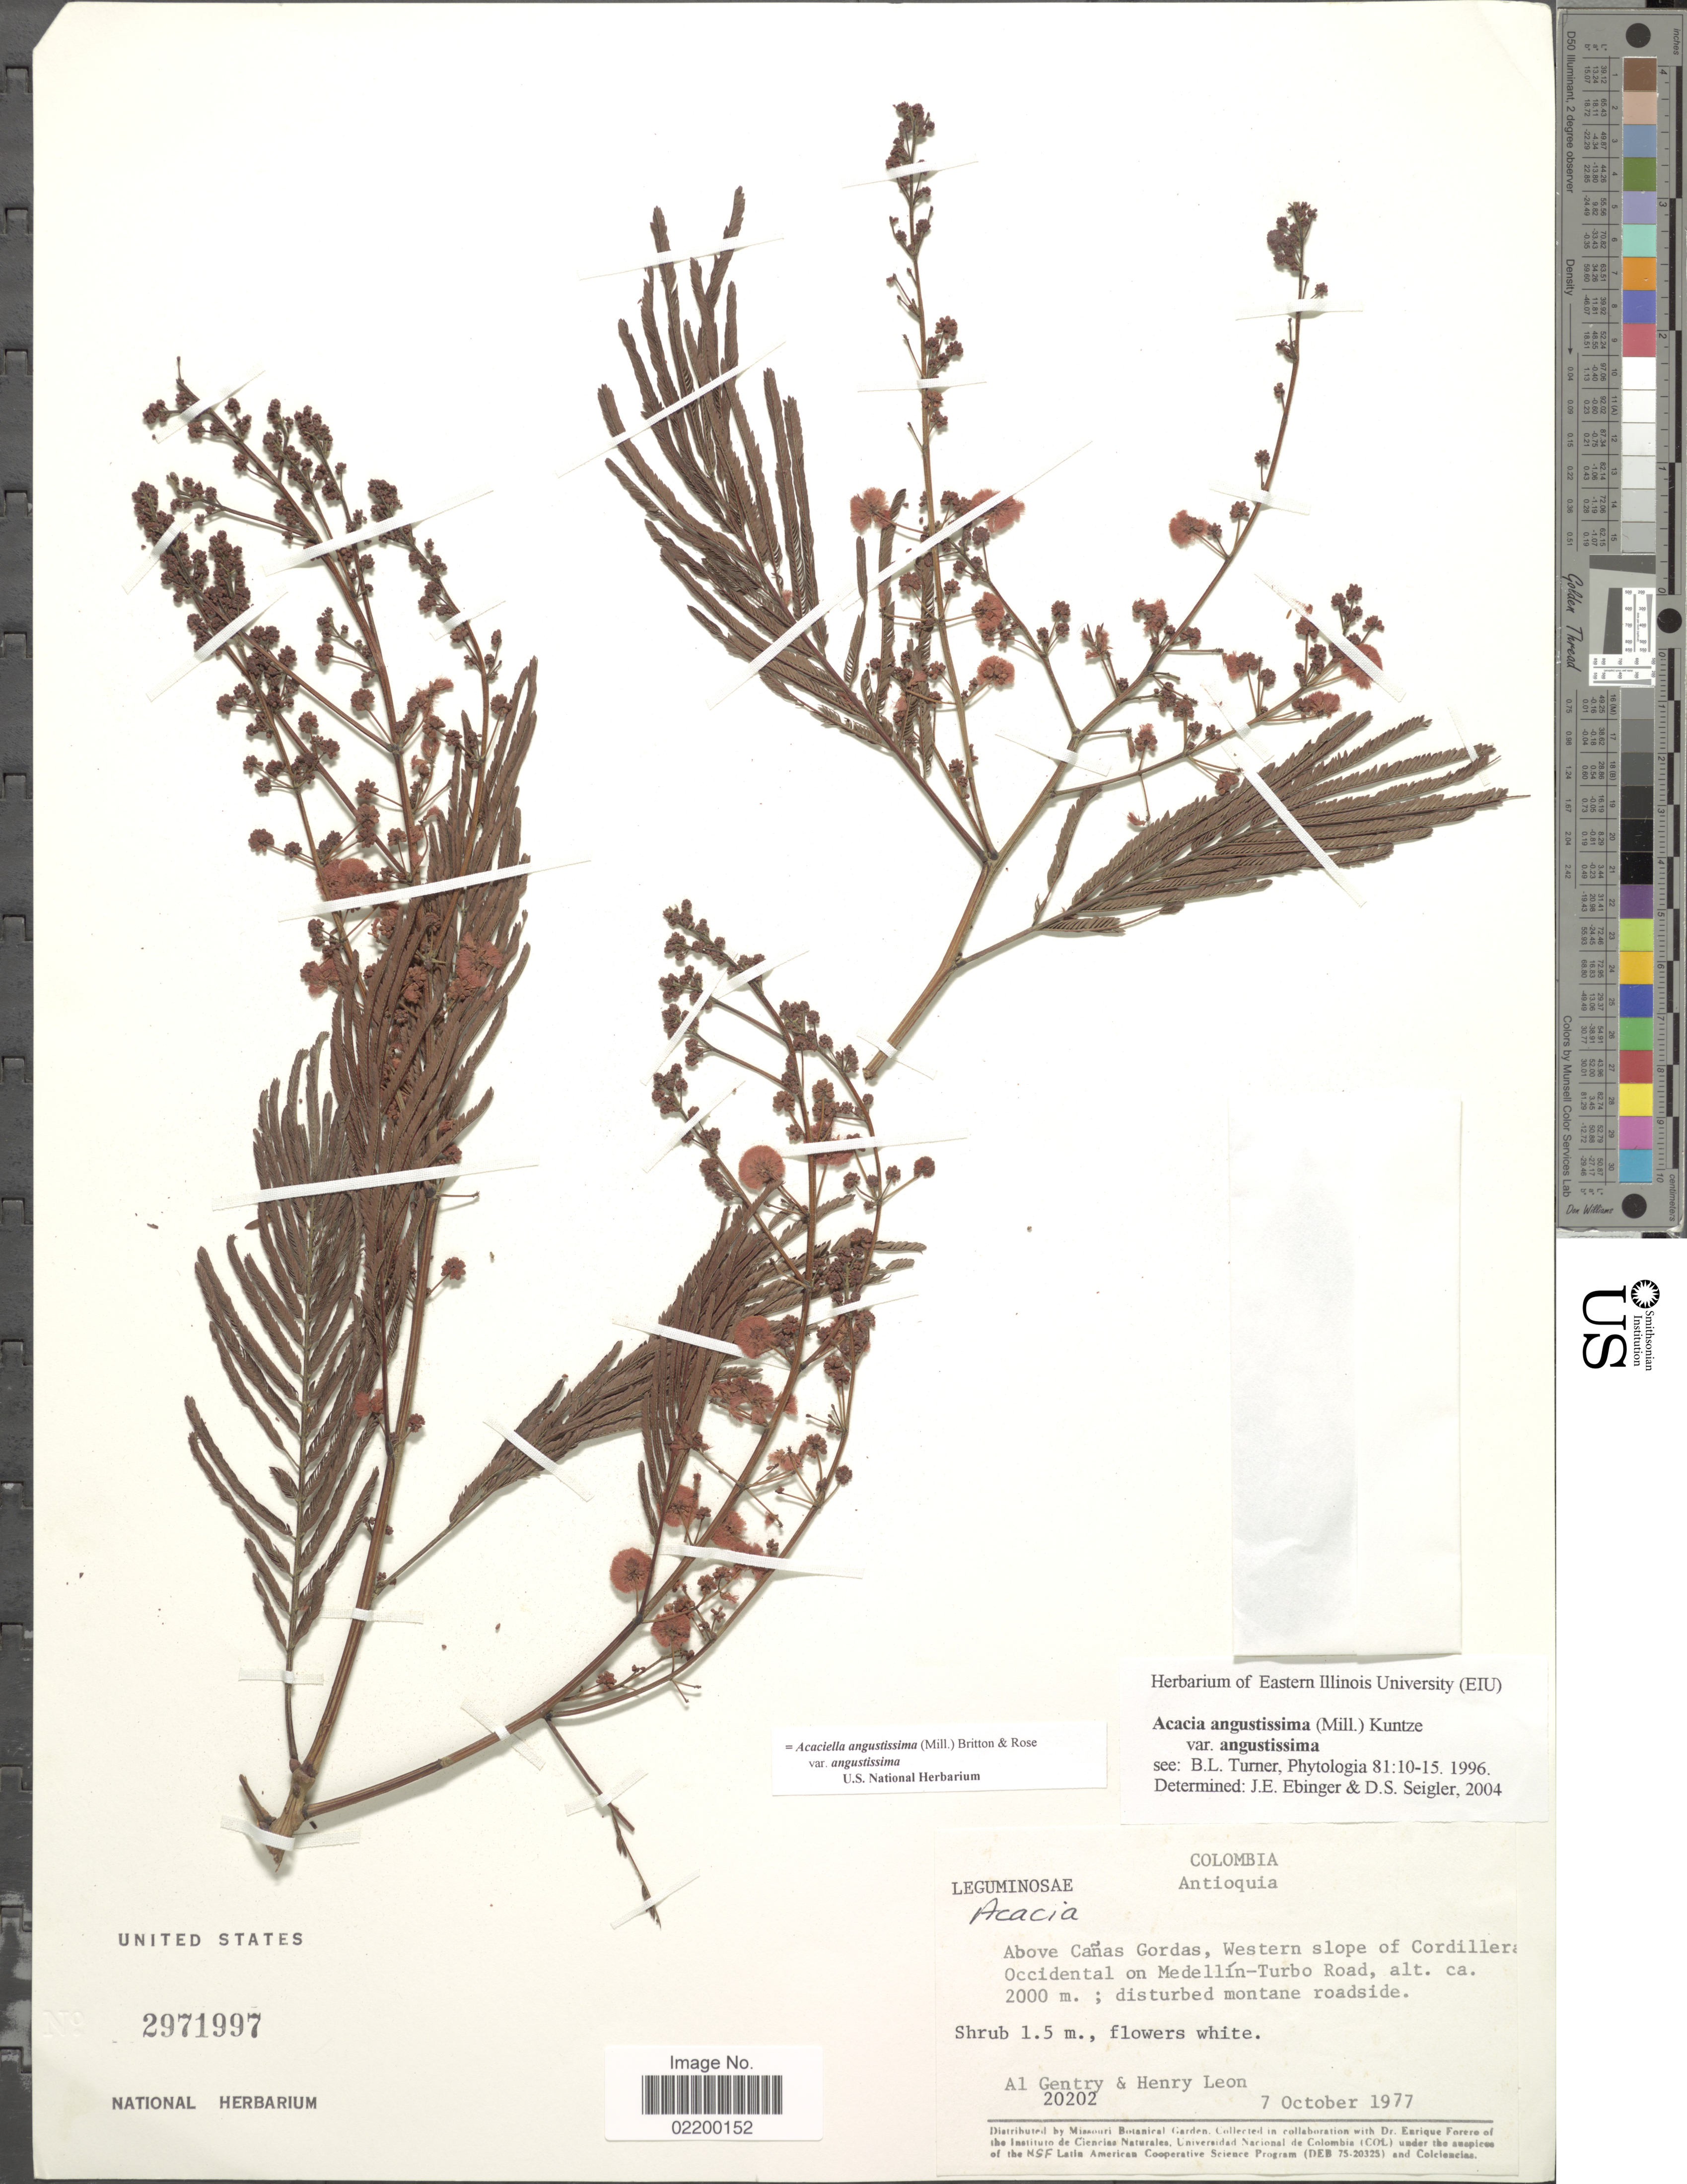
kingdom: Plantae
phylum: Tracheophyta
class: Magnoliopsida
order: Fabales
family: Fabaceae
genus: Acaciella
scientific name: Acaciella angustissima var. angustissima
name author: (Mill.) Britton & Rose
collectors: A. H. Gentry & Henry Leon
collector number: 20202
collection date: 1977-10-07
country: Colombia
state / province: Antioquia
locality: Antioquia, Above Canas Gordas, Western slope of Cordillera Occidental on Medellin - Turbo Road,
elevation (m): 2000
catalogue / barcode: US 2971997